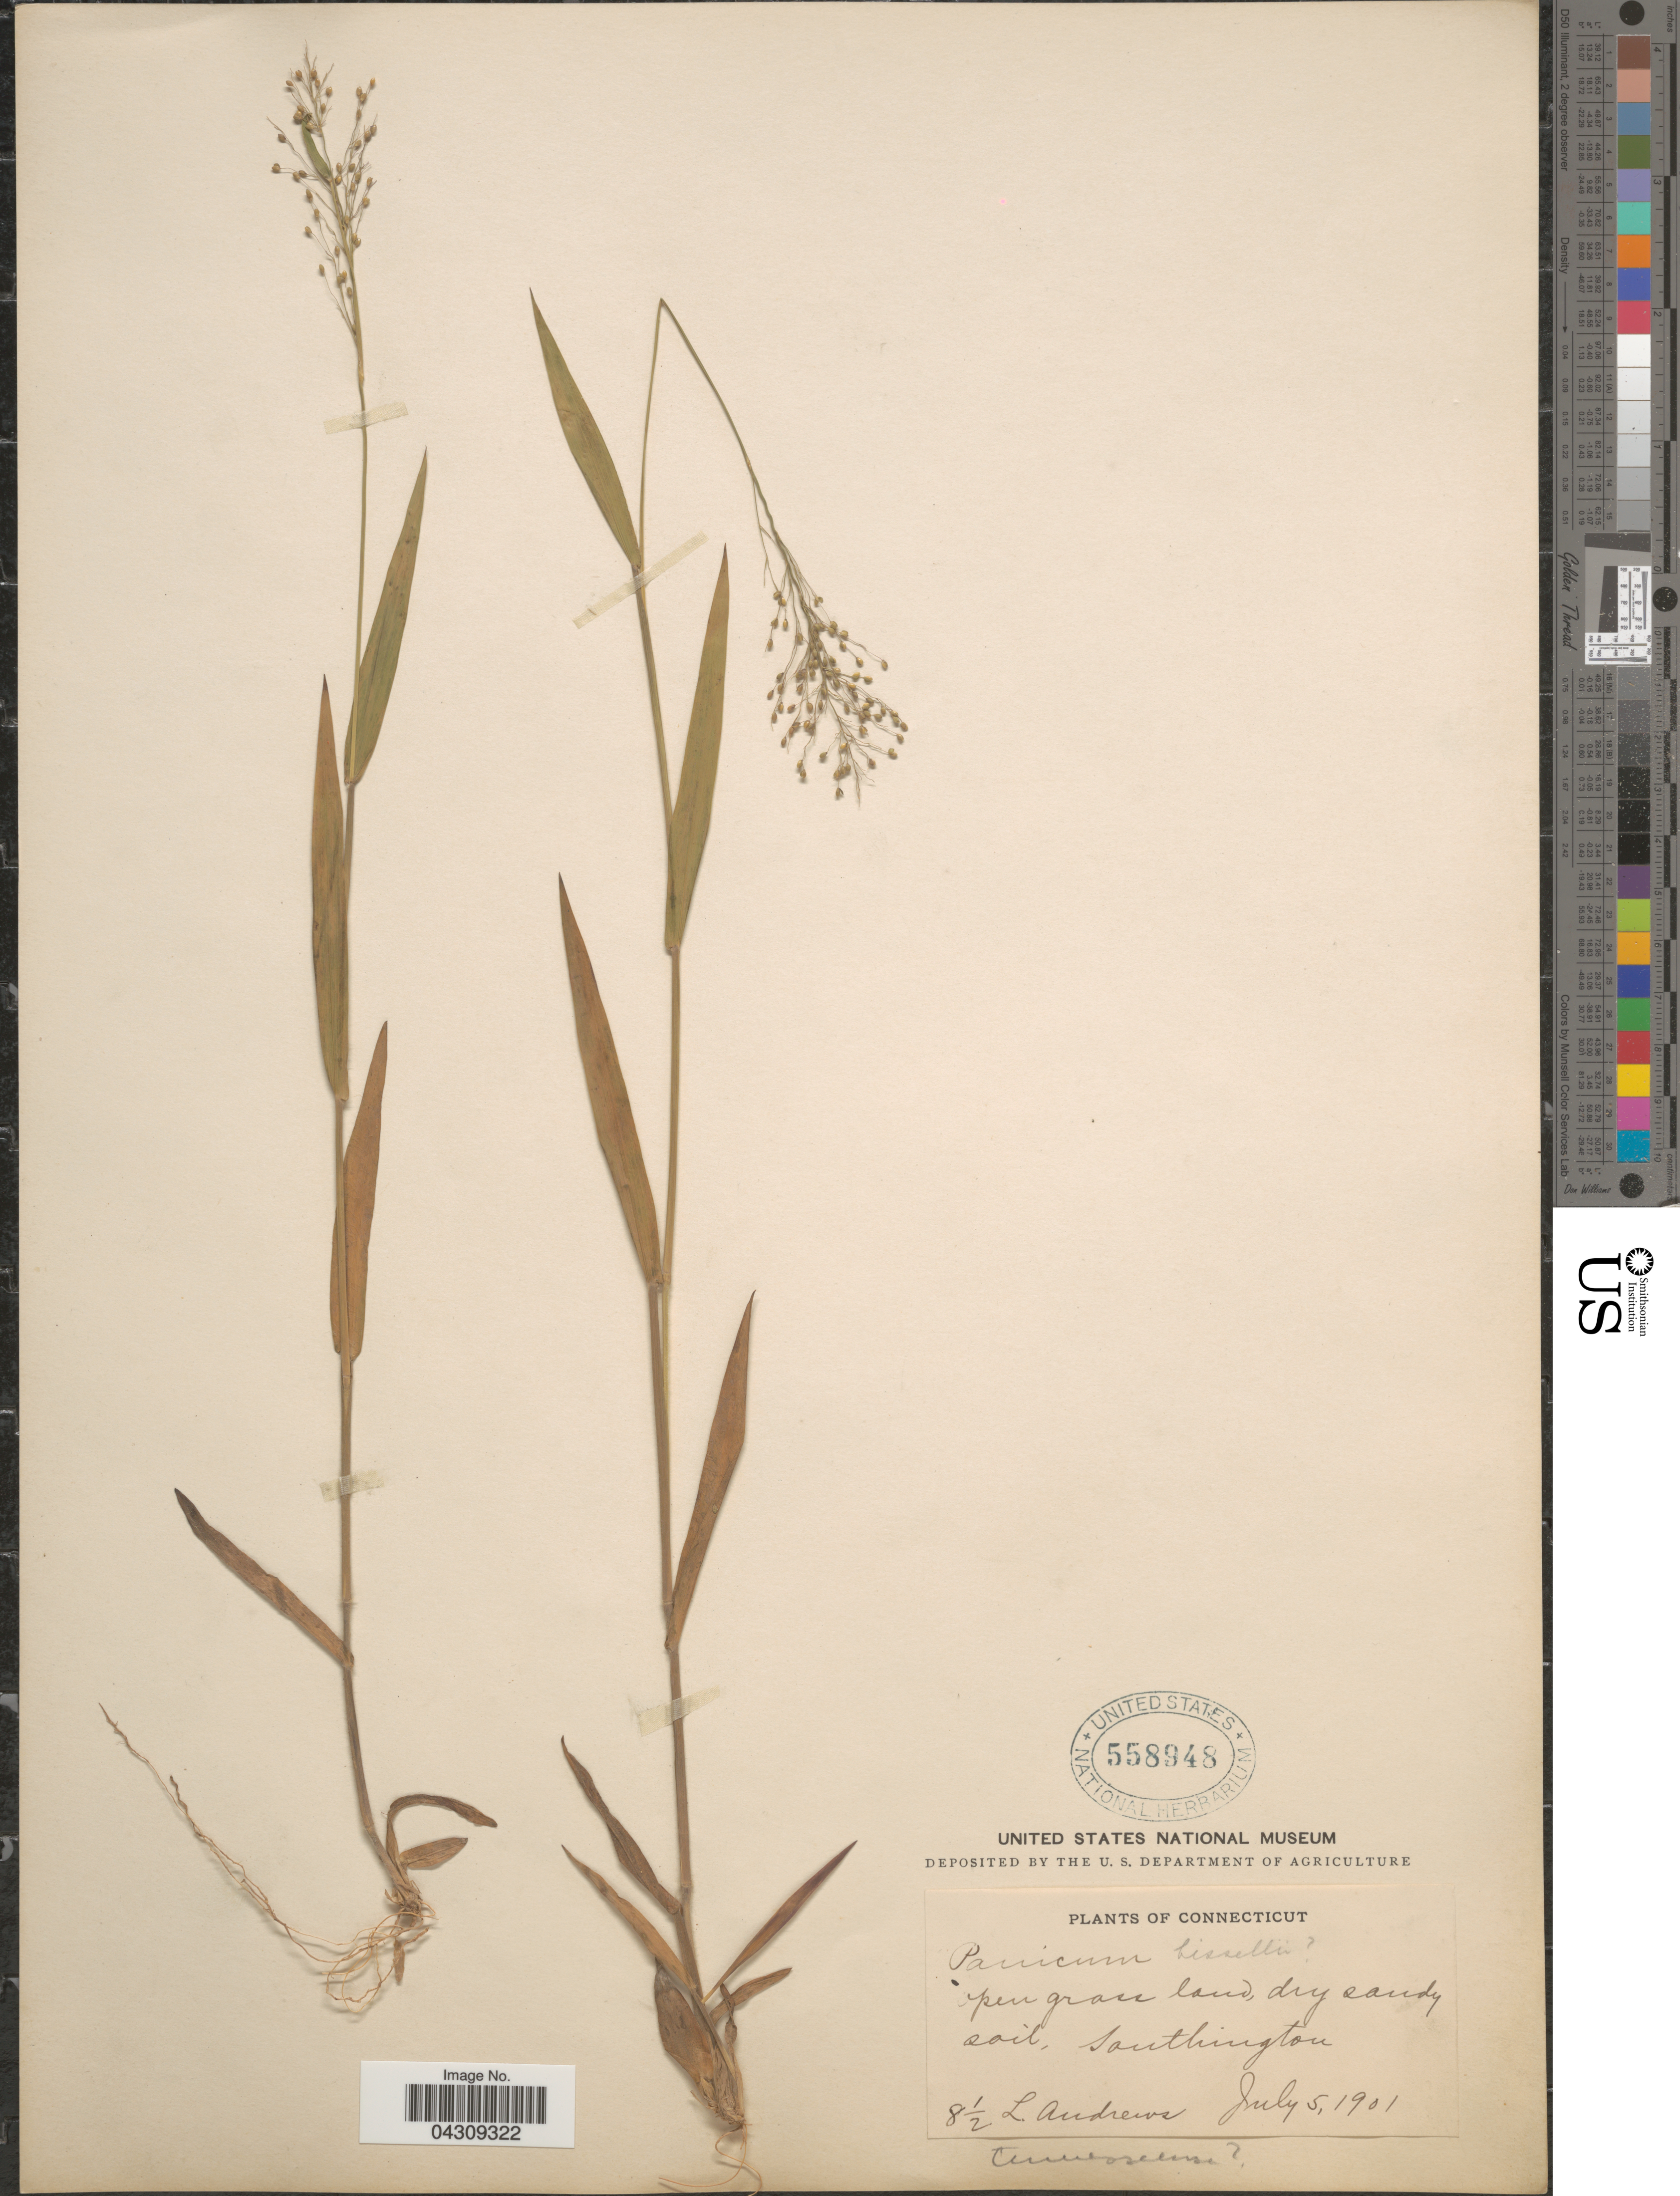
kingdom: Plantae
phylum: Tracheophyta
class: Liliopsida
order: Poales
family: Poaceae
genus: Dichanthelium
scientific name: Dichanthelium acuminatum var. acuminatum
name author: (Sw.) Gould & C.A. Clark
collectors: L. Andrews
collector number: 8½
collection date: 1901-07-05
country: United States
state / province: Connecticut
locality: Southington.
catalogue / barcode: US 558948